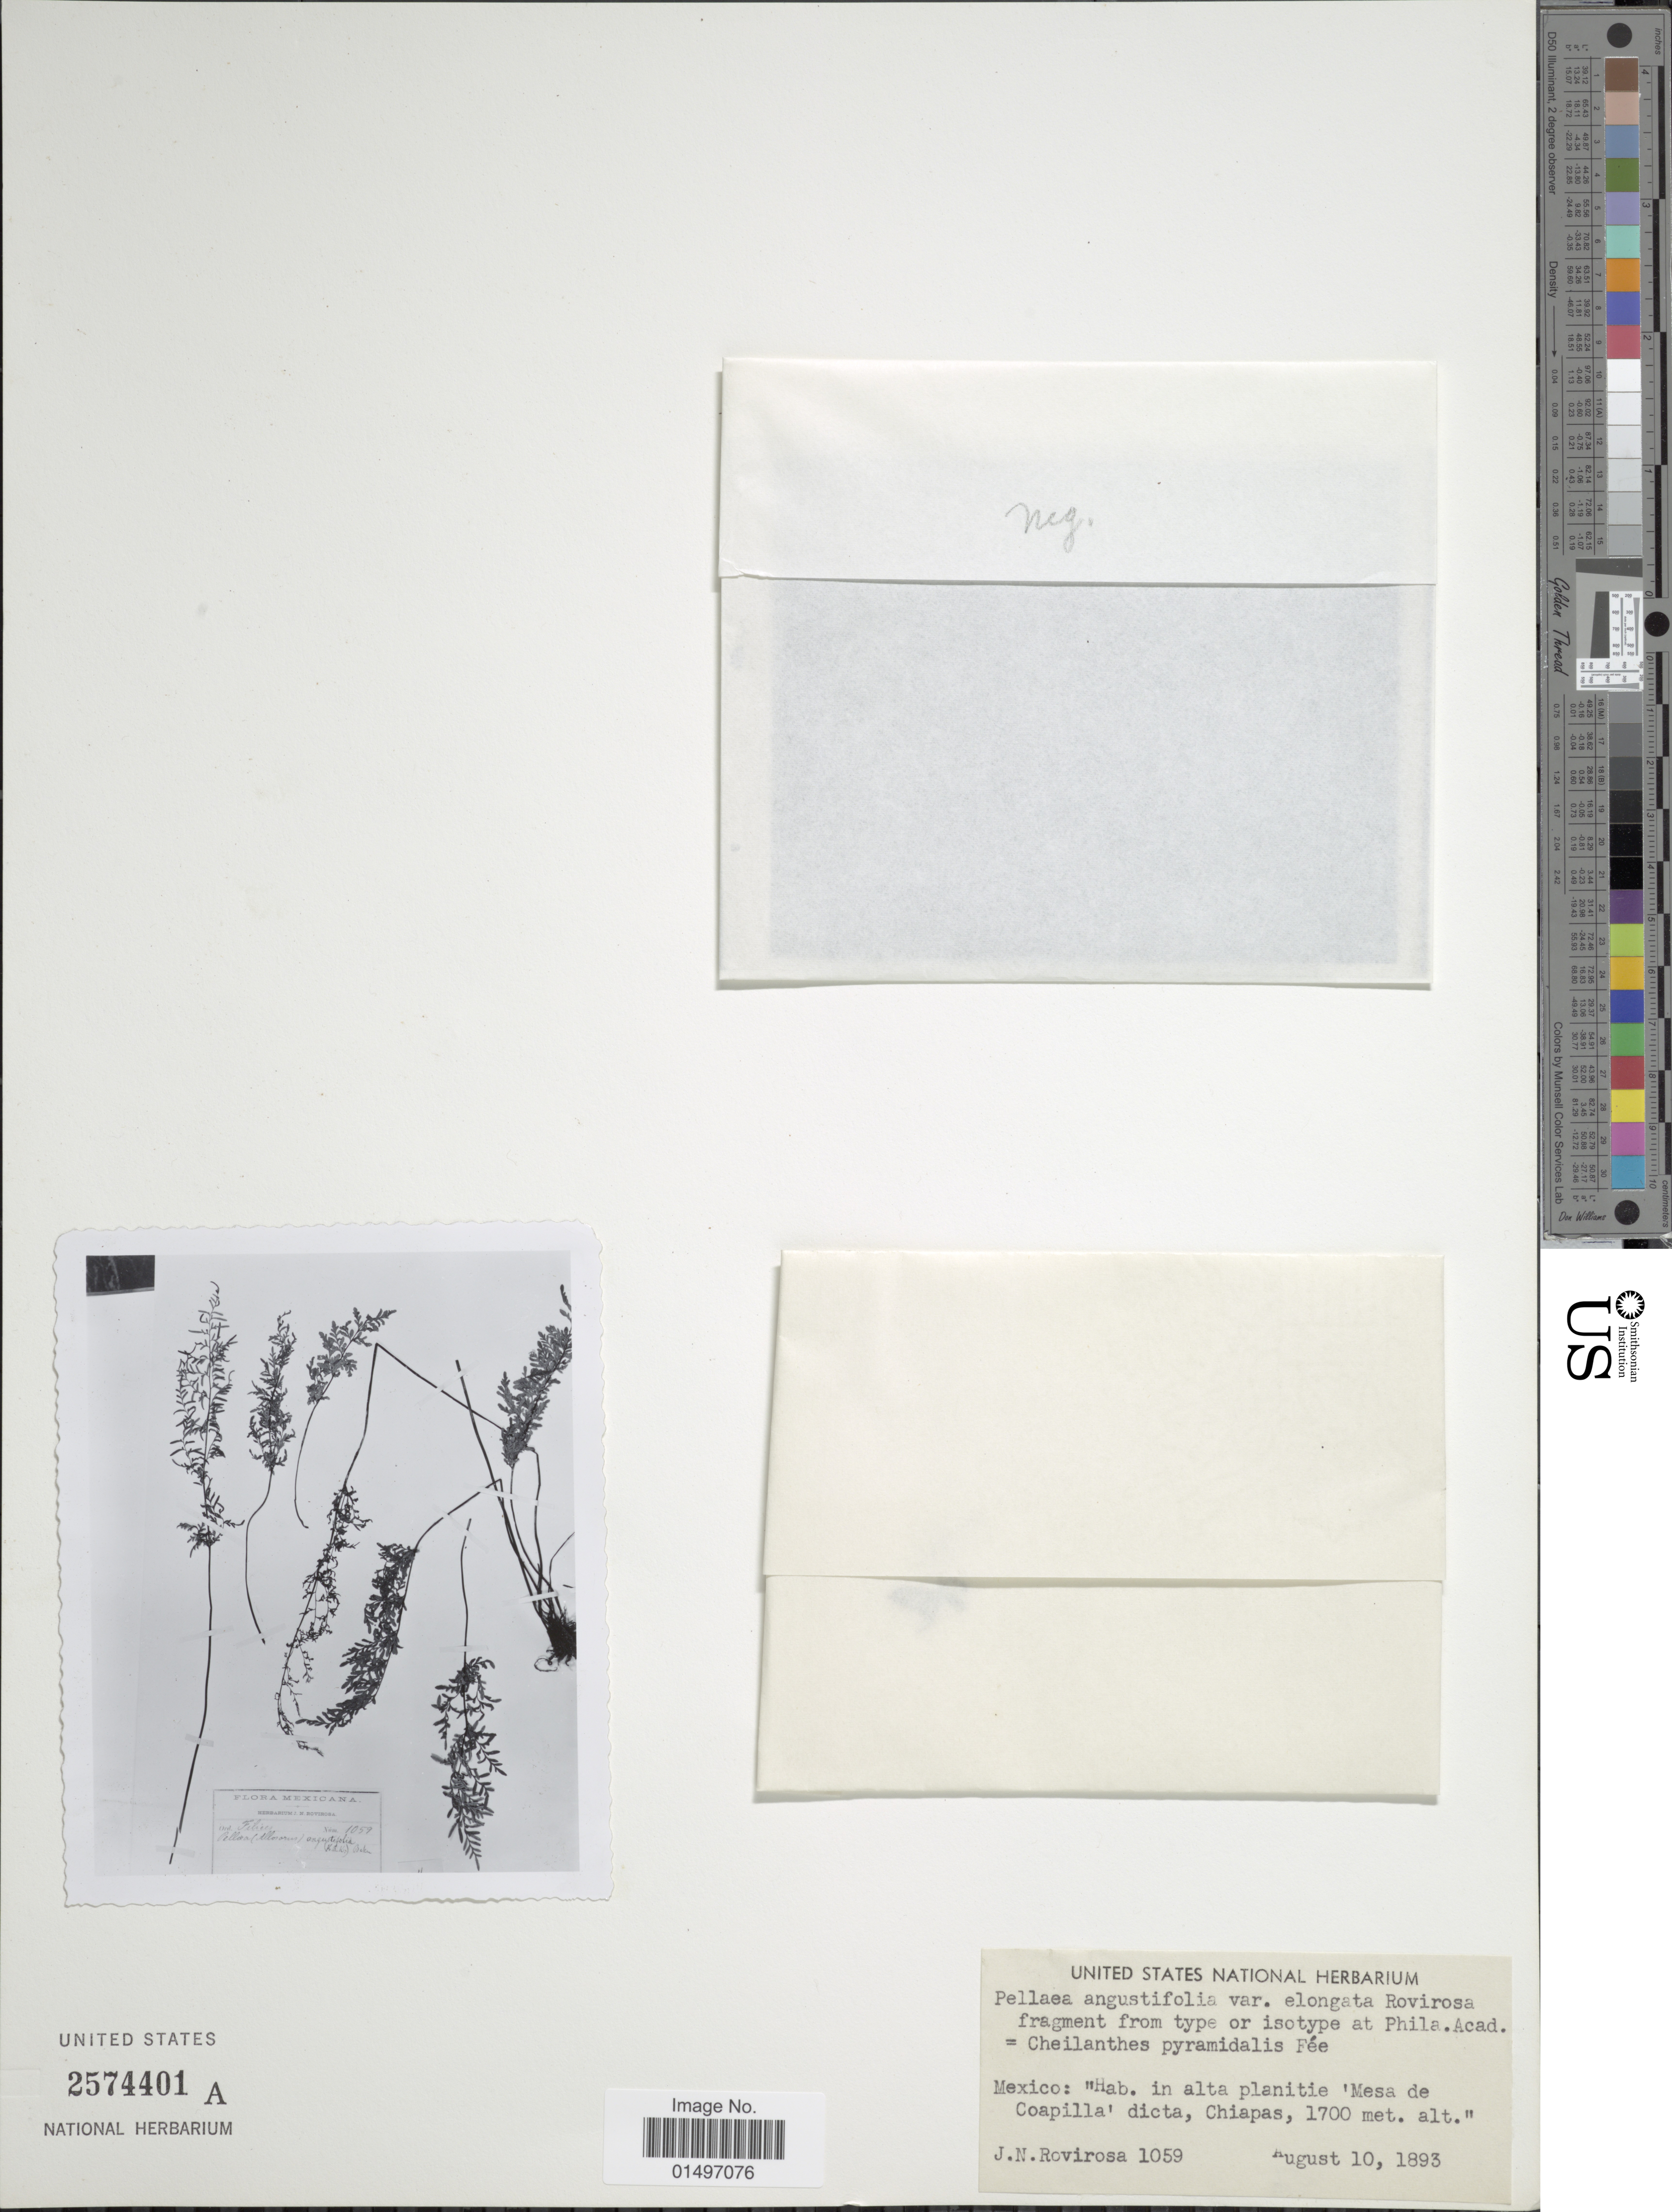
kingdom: Plantae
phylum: Tracheophyta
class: Polypodiopsida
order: Polypodiales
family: Pteridaceae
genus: Gaga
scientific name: Gaga hirsuta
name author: (Link) Fay W. Li & Windham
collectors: J. N. Rovirosa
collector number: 1059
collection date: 1893-08-10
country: Mexico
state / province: Chiapas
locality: Mexico, 'Mesa de Coapilla' dicta, Chiapas.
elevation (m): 1700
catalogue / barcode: US 2574401A